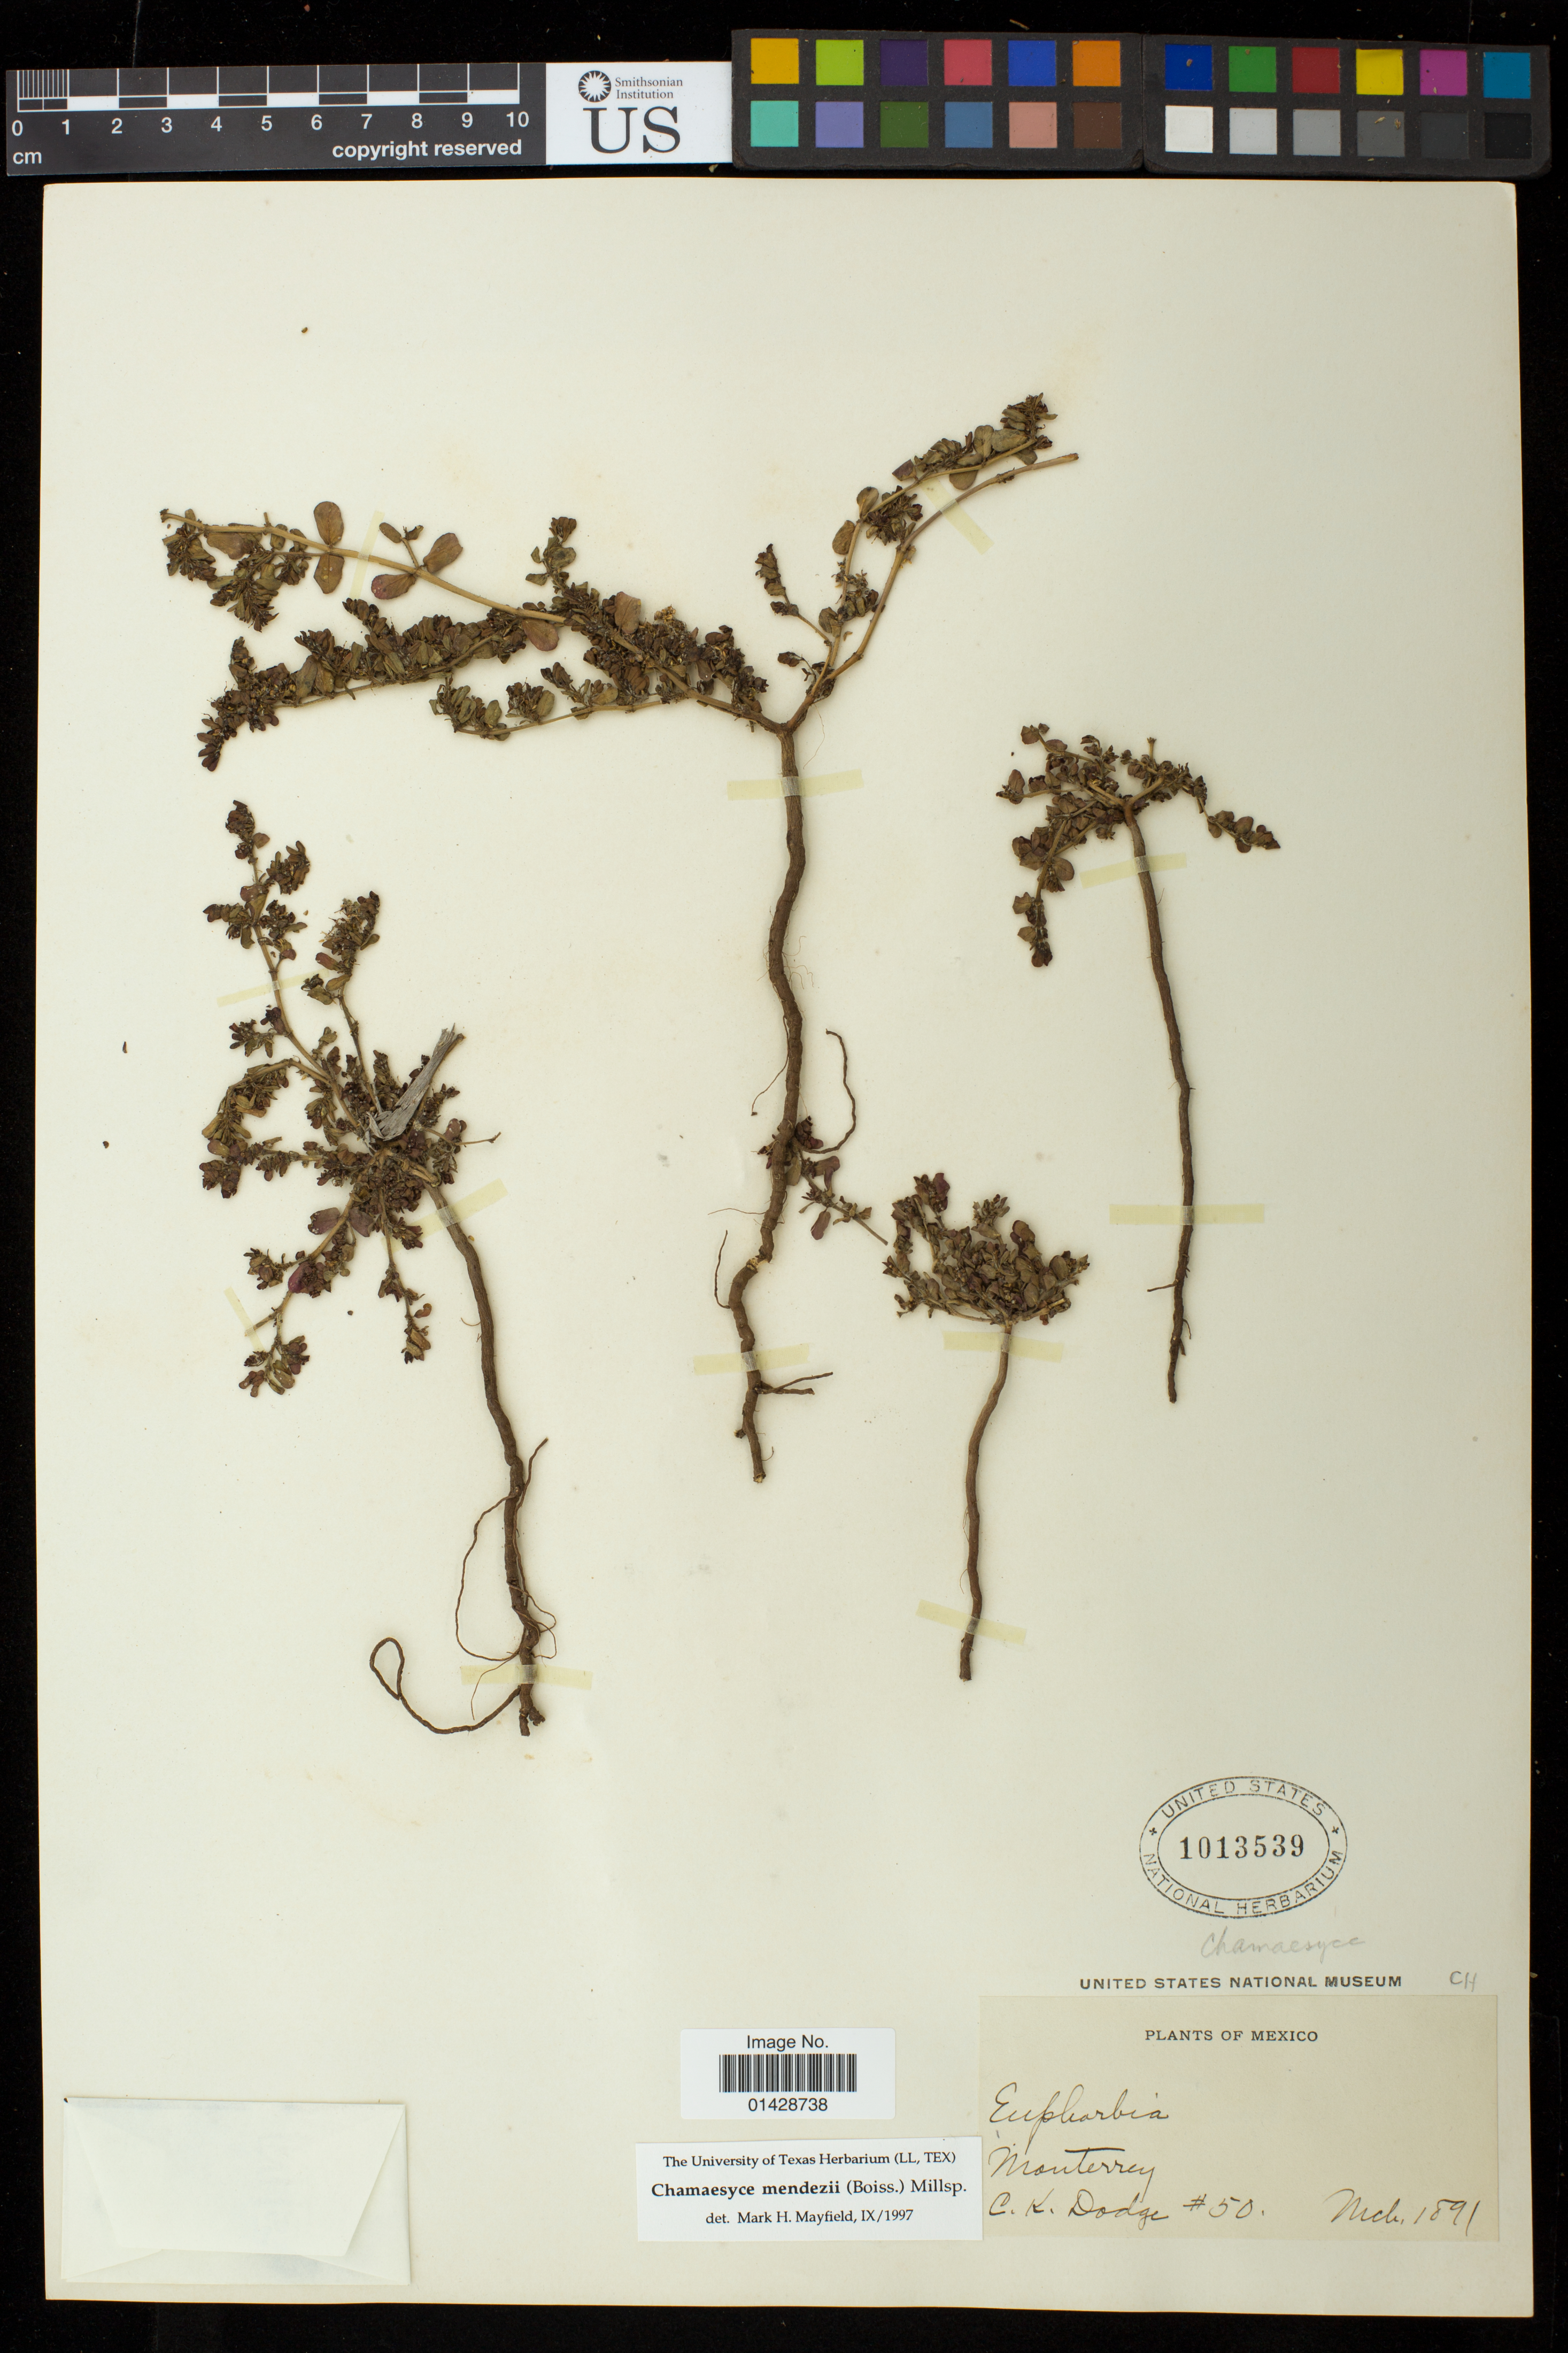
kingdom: Plantae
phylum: Tracheophyta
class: Magnoliopsida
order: Malpighiales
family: Euphorbiaceae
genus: Euphorbia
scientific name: Euphorbia mendezii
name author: Boiss.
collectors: C. K. Dodge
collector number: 50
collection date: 1891-03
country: Mexico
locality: Monterrey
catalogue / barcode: US 1013539